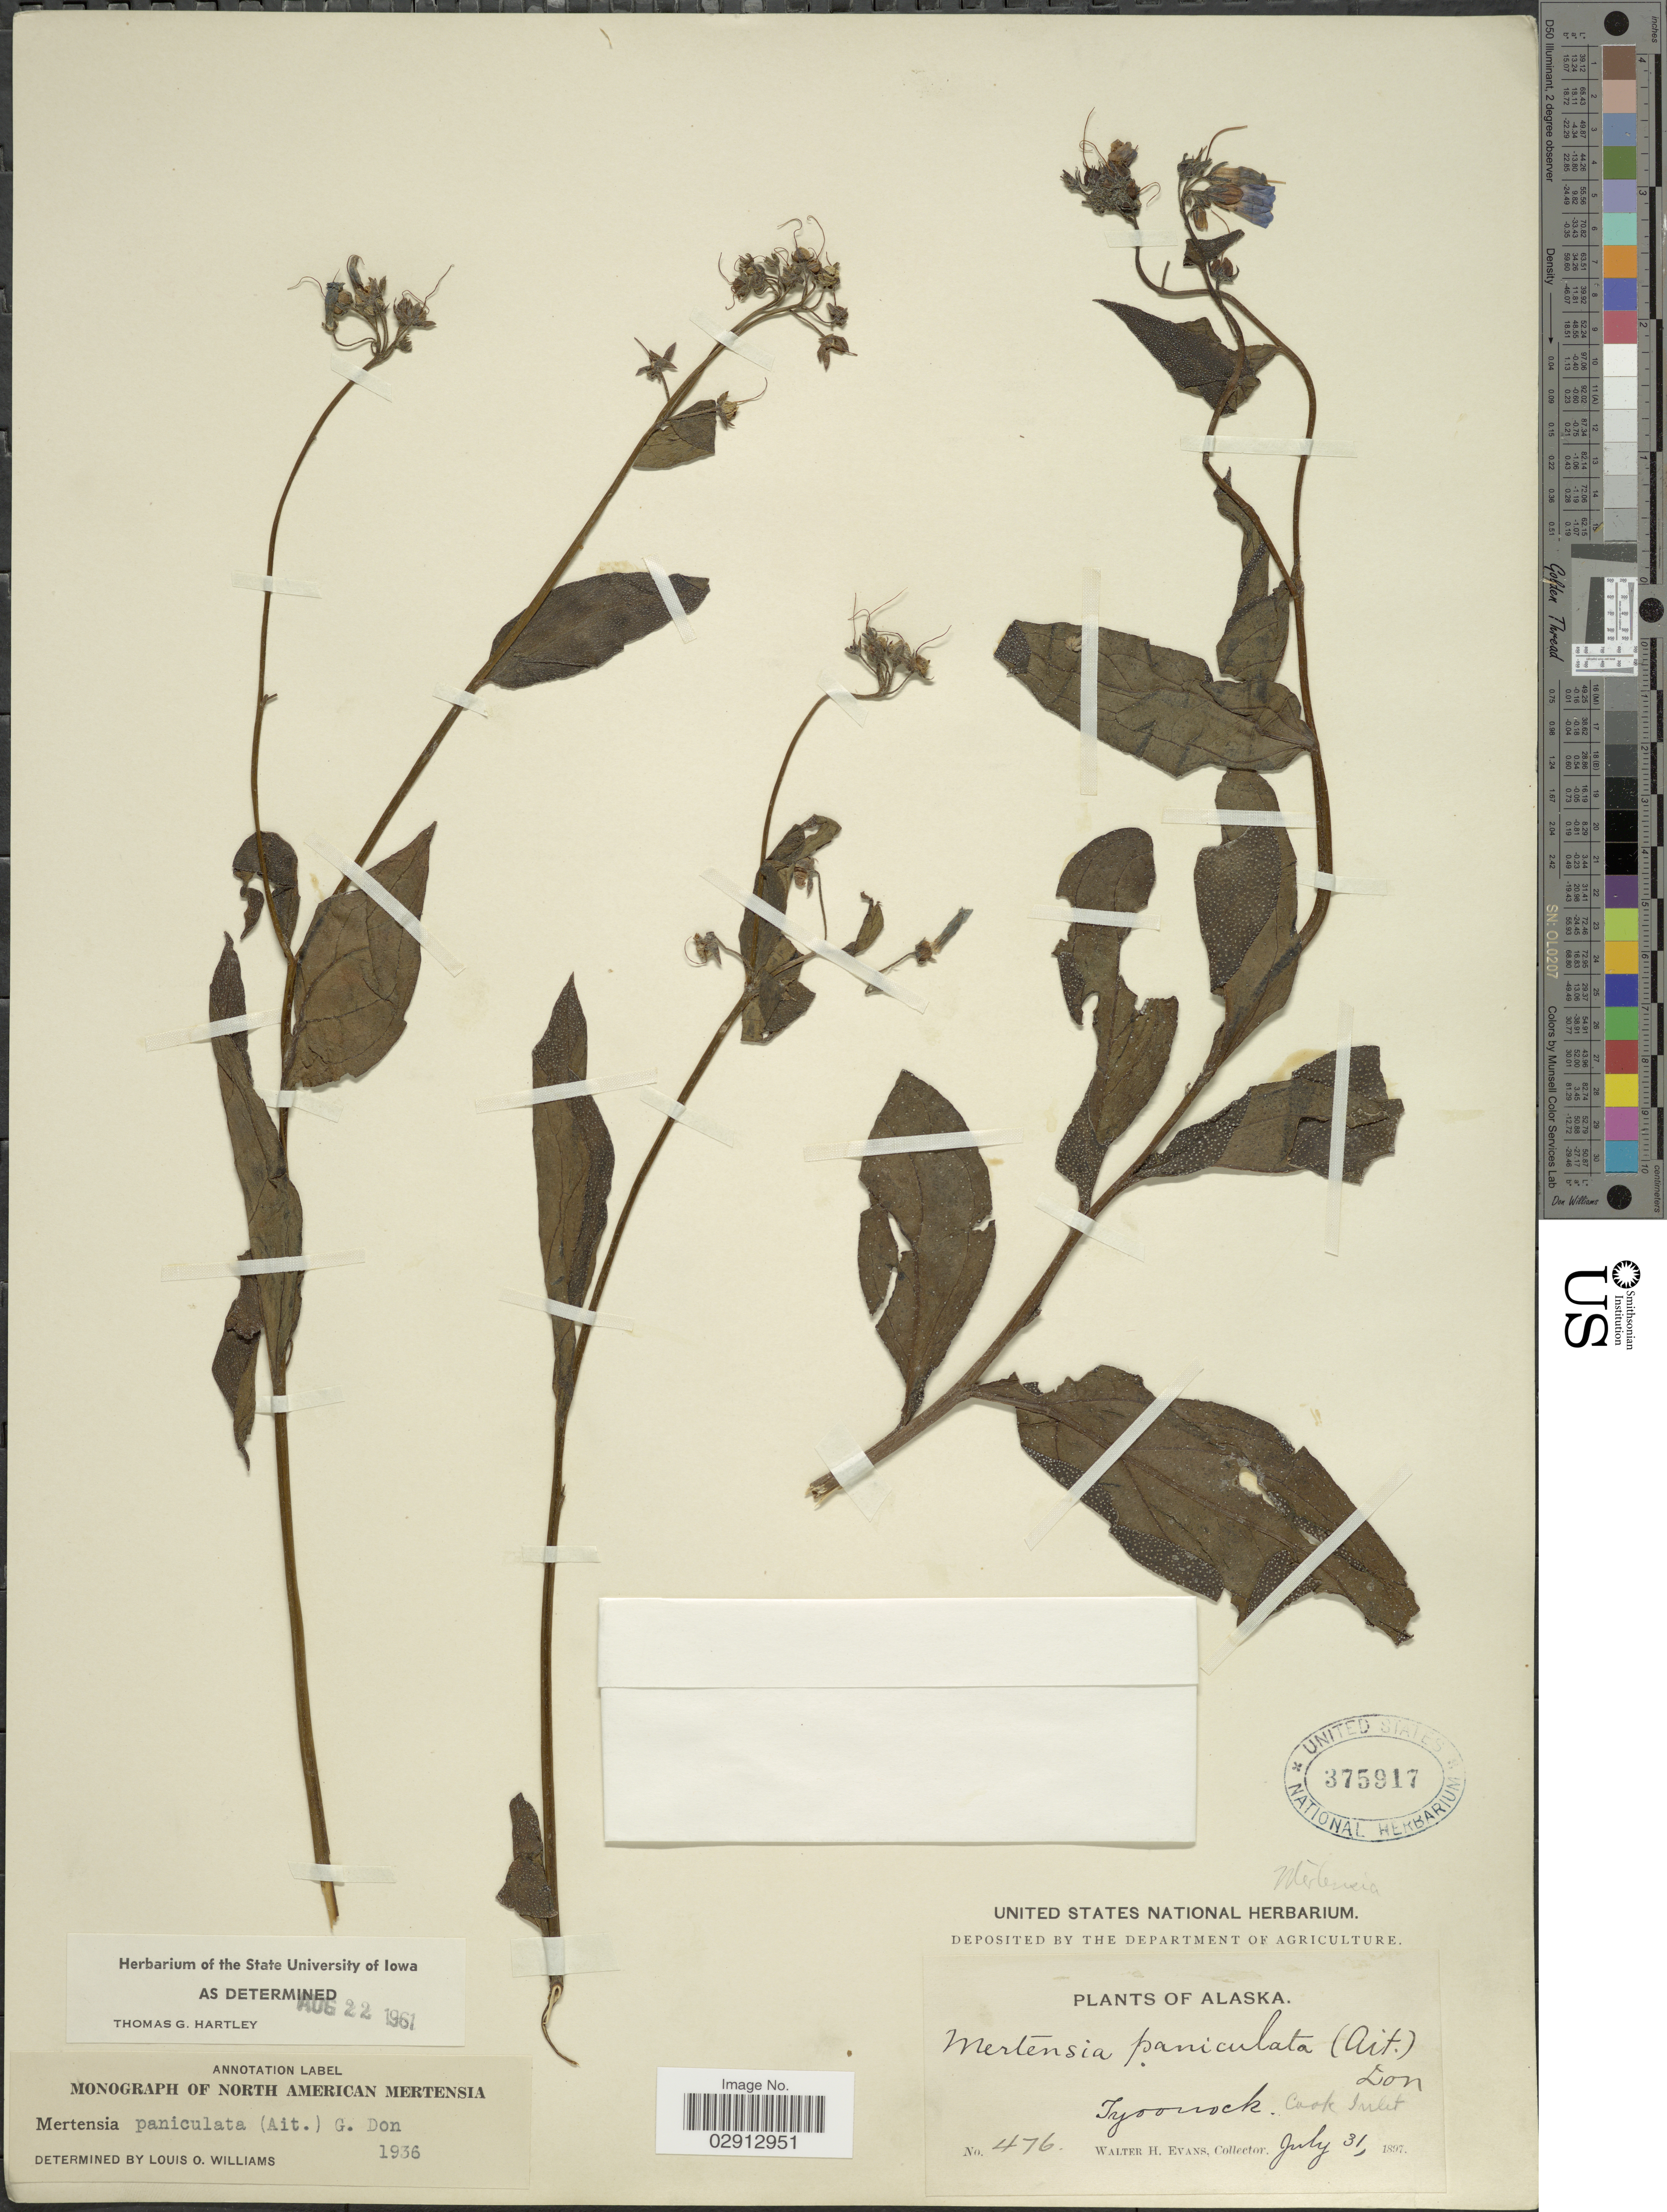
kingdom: Plantae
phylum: Tracheophyta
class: Magnoliopsida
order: Boraginales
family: Boraginaceae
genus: Mertensia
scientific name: Mertensia paniculata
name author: (Aiton) G. Don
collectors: W. H. Evans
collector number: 476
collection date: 1897-07-31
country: United States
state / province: Alaska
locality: Tyoonock. Cook Inlet.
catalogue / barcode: US 375917